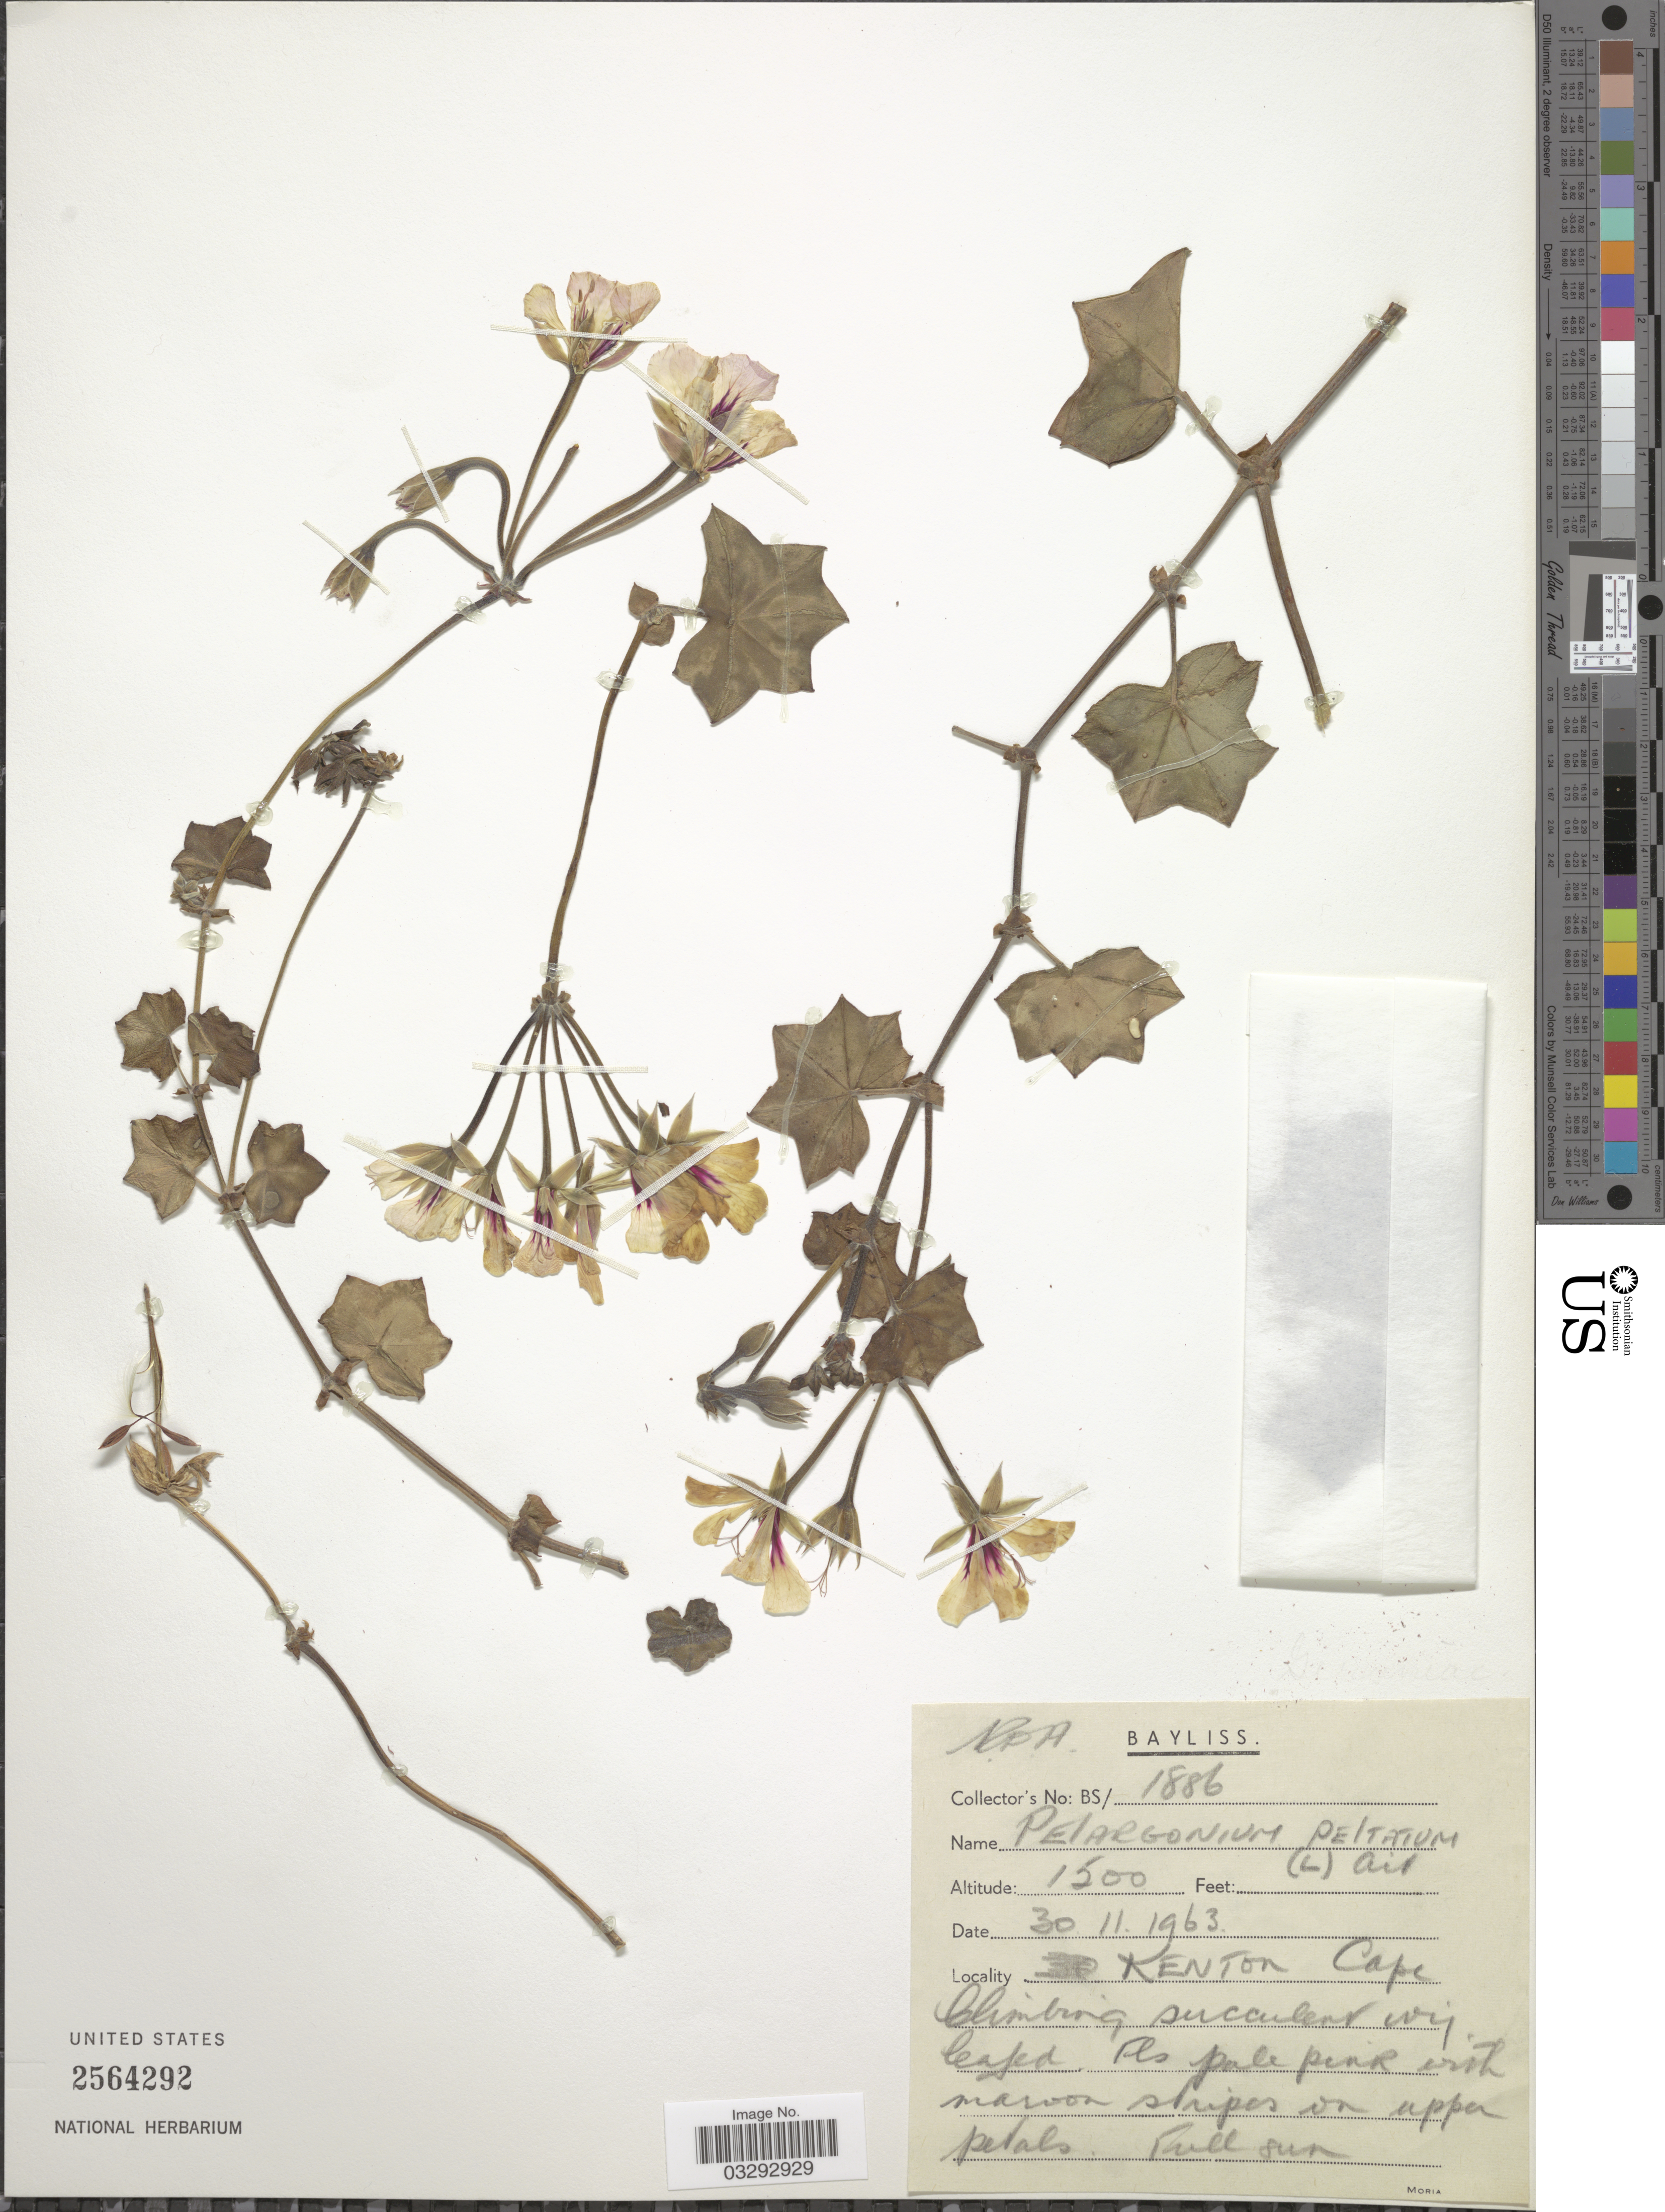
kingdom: Plantae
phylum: Tracheophyta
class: Magnoliopsida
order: Geraniales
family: Geraniaceae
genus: Pelargonium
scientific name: Pelargonium peltatum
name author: (L.) L'Hér.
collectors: Bayliss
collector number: BS/1886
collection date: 1963-11-30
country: South Africa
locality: Kenton, Cape.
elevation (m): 366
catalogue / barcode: US 2564292